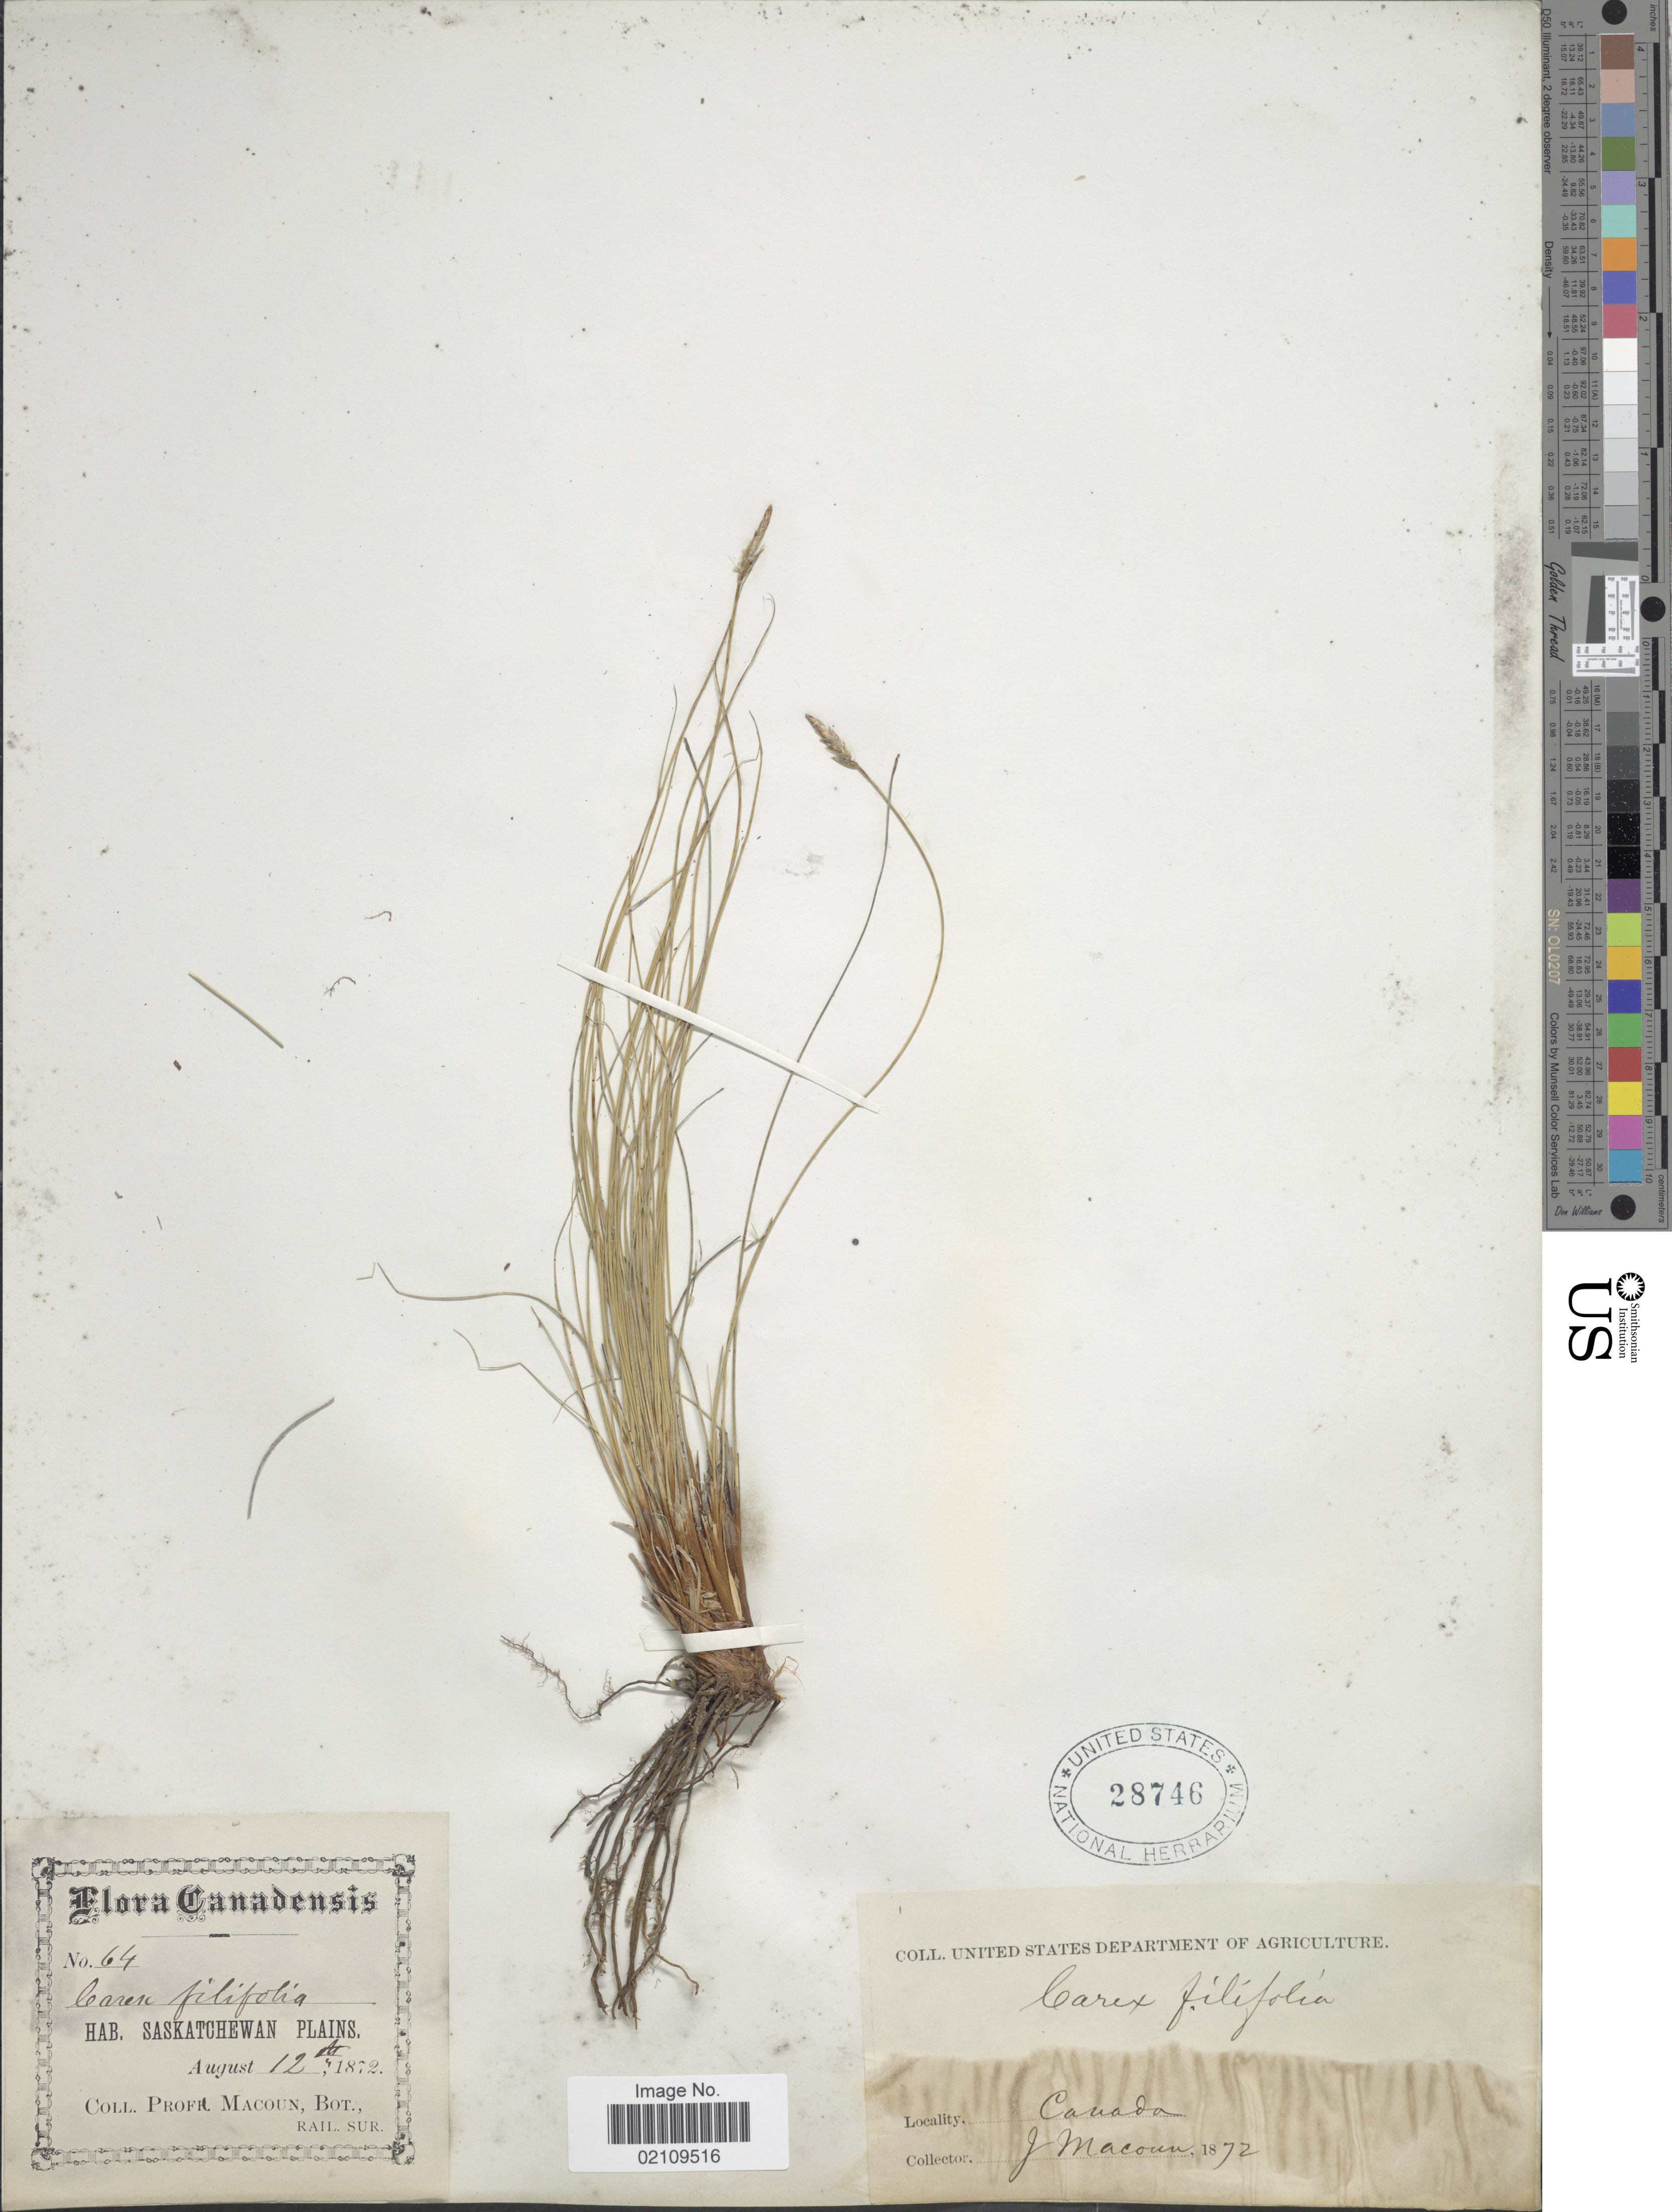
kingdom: Plantae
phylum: Tracheophyta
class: Liliopsida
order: Poales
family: Cyperaceae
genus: Carex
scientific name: Carex filifolia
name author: Nutt.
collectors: J. Macoun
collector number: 64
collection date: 1872-08-12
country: Canada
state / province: Saskatchewan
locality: Saskatchewan Plains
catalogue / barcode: US 28746